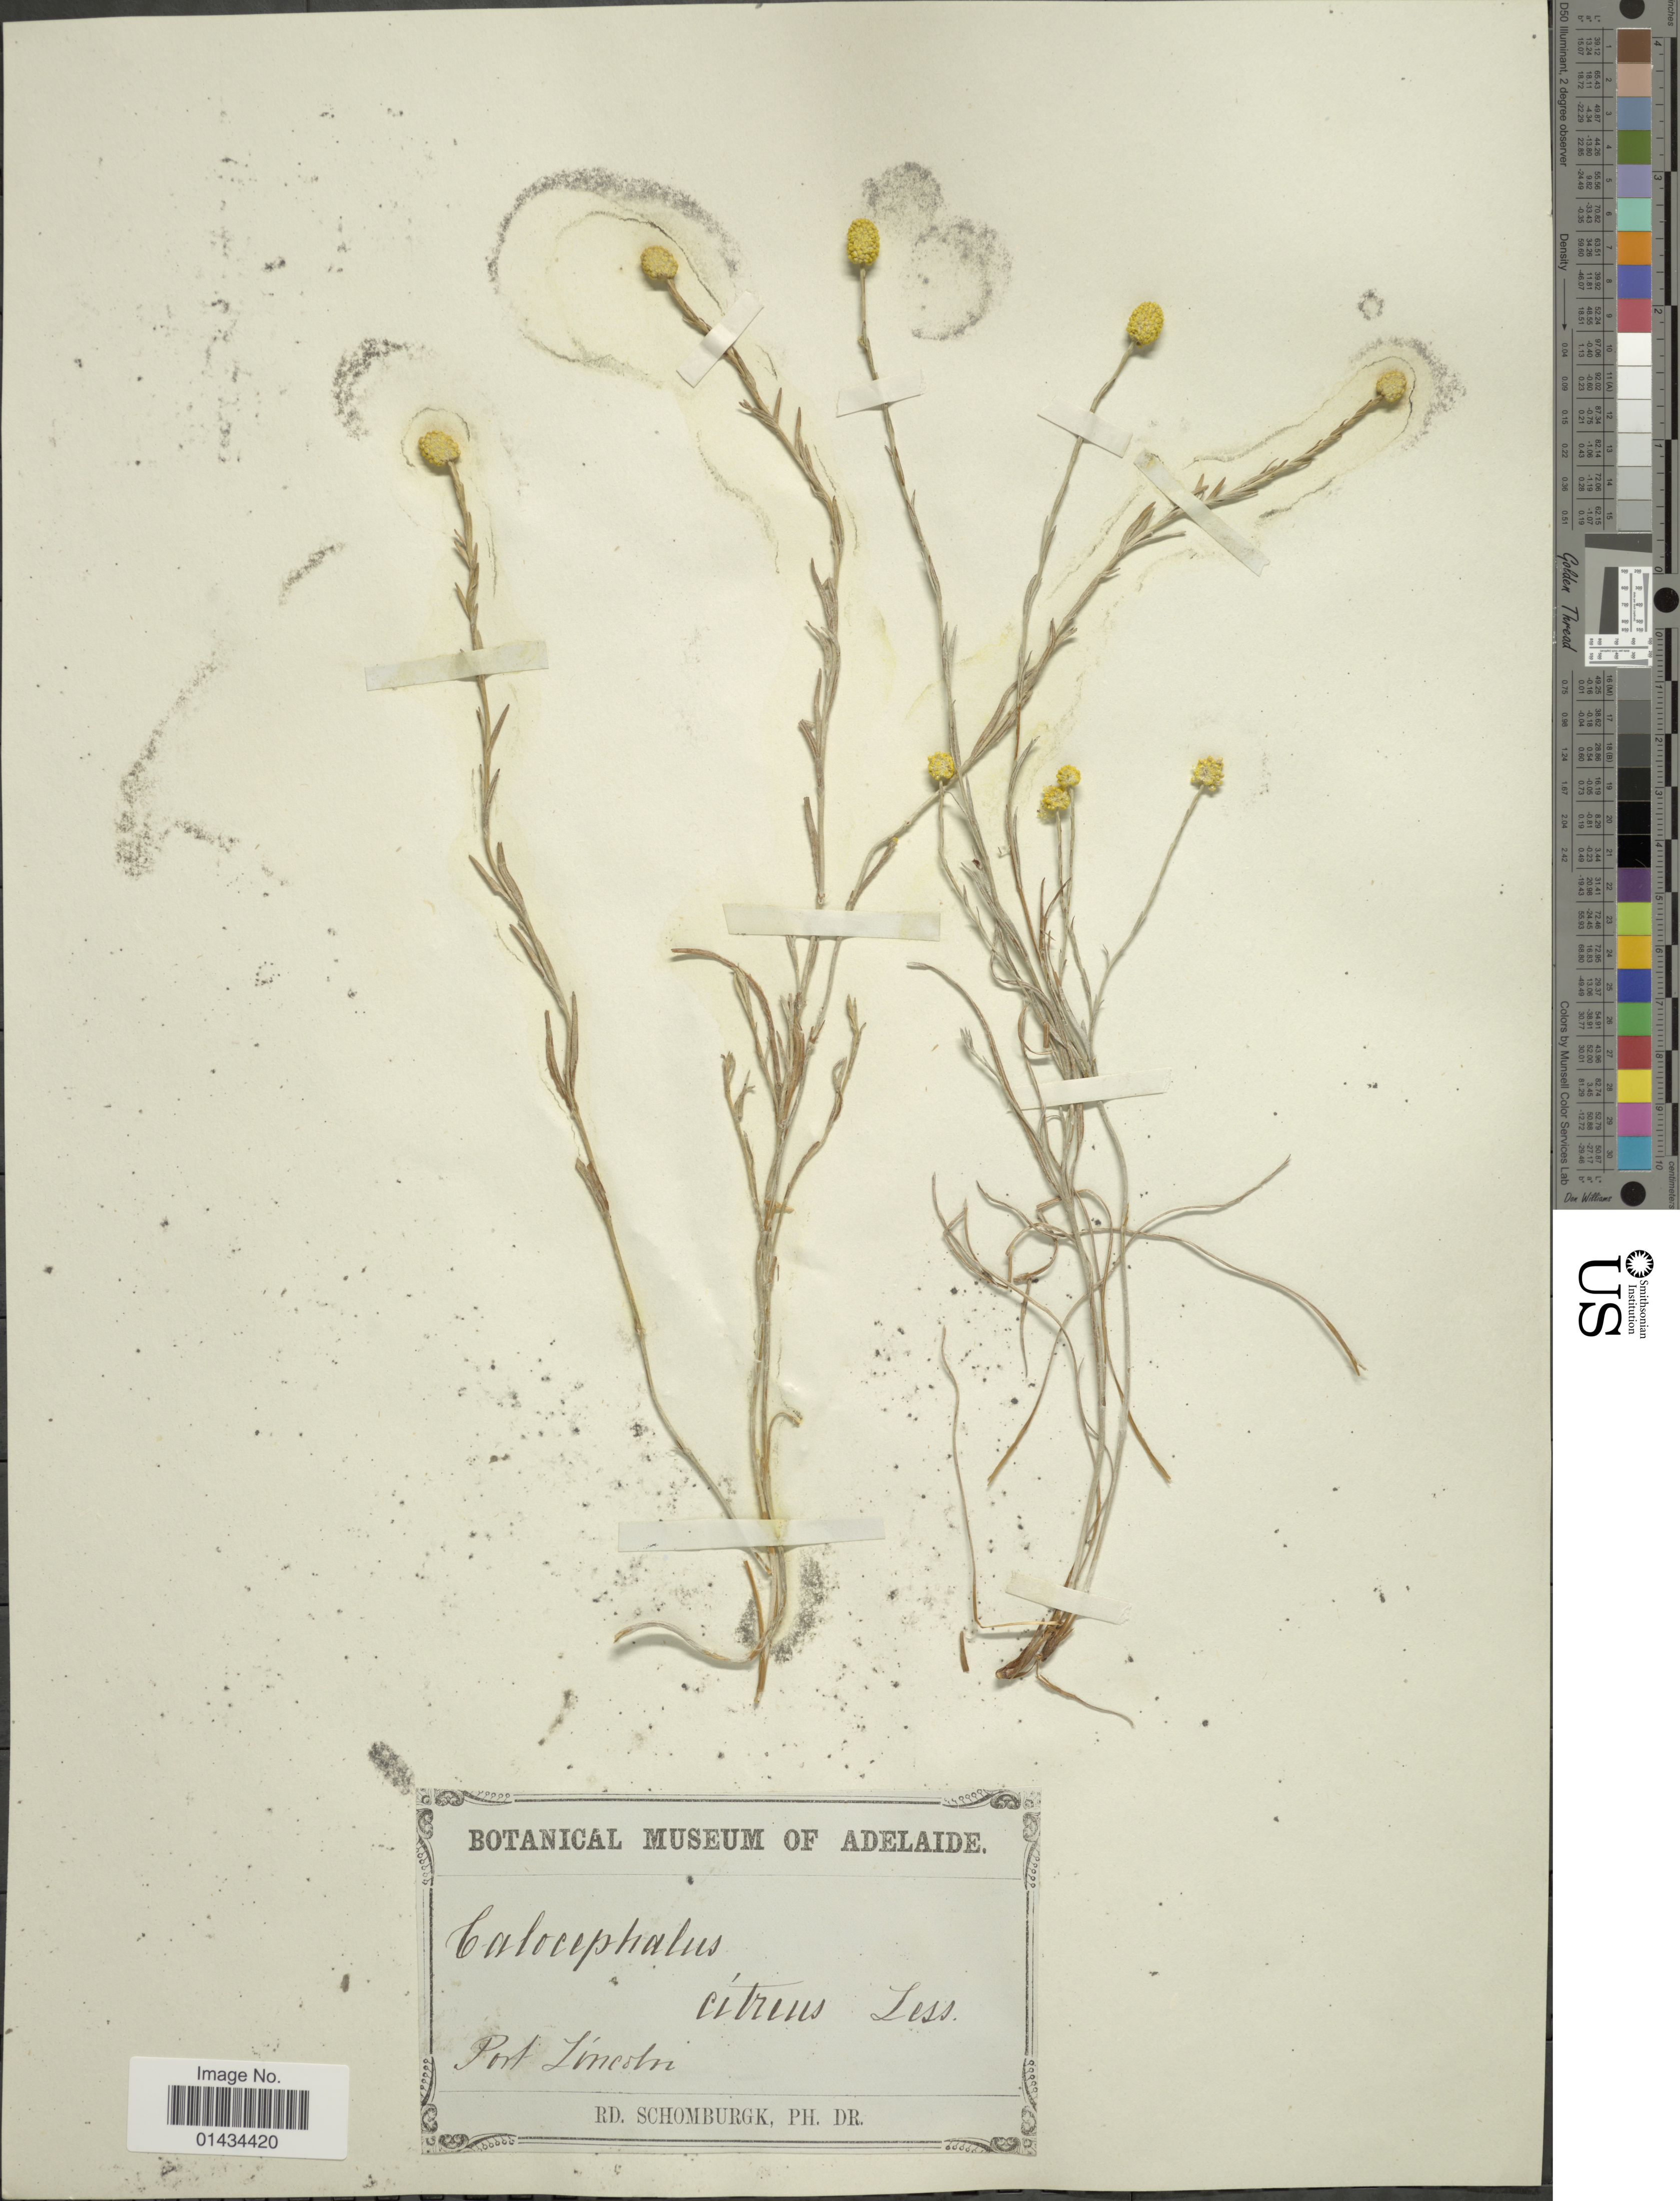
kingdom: Plantae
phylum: Tracheophyta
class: Magnoliopsida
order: Asterales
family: Asteraceae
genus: Calocephalus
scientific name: Calocephalus citreus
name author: Less.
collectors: M. R. Schomburgk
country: Australia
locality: Port Lincoln